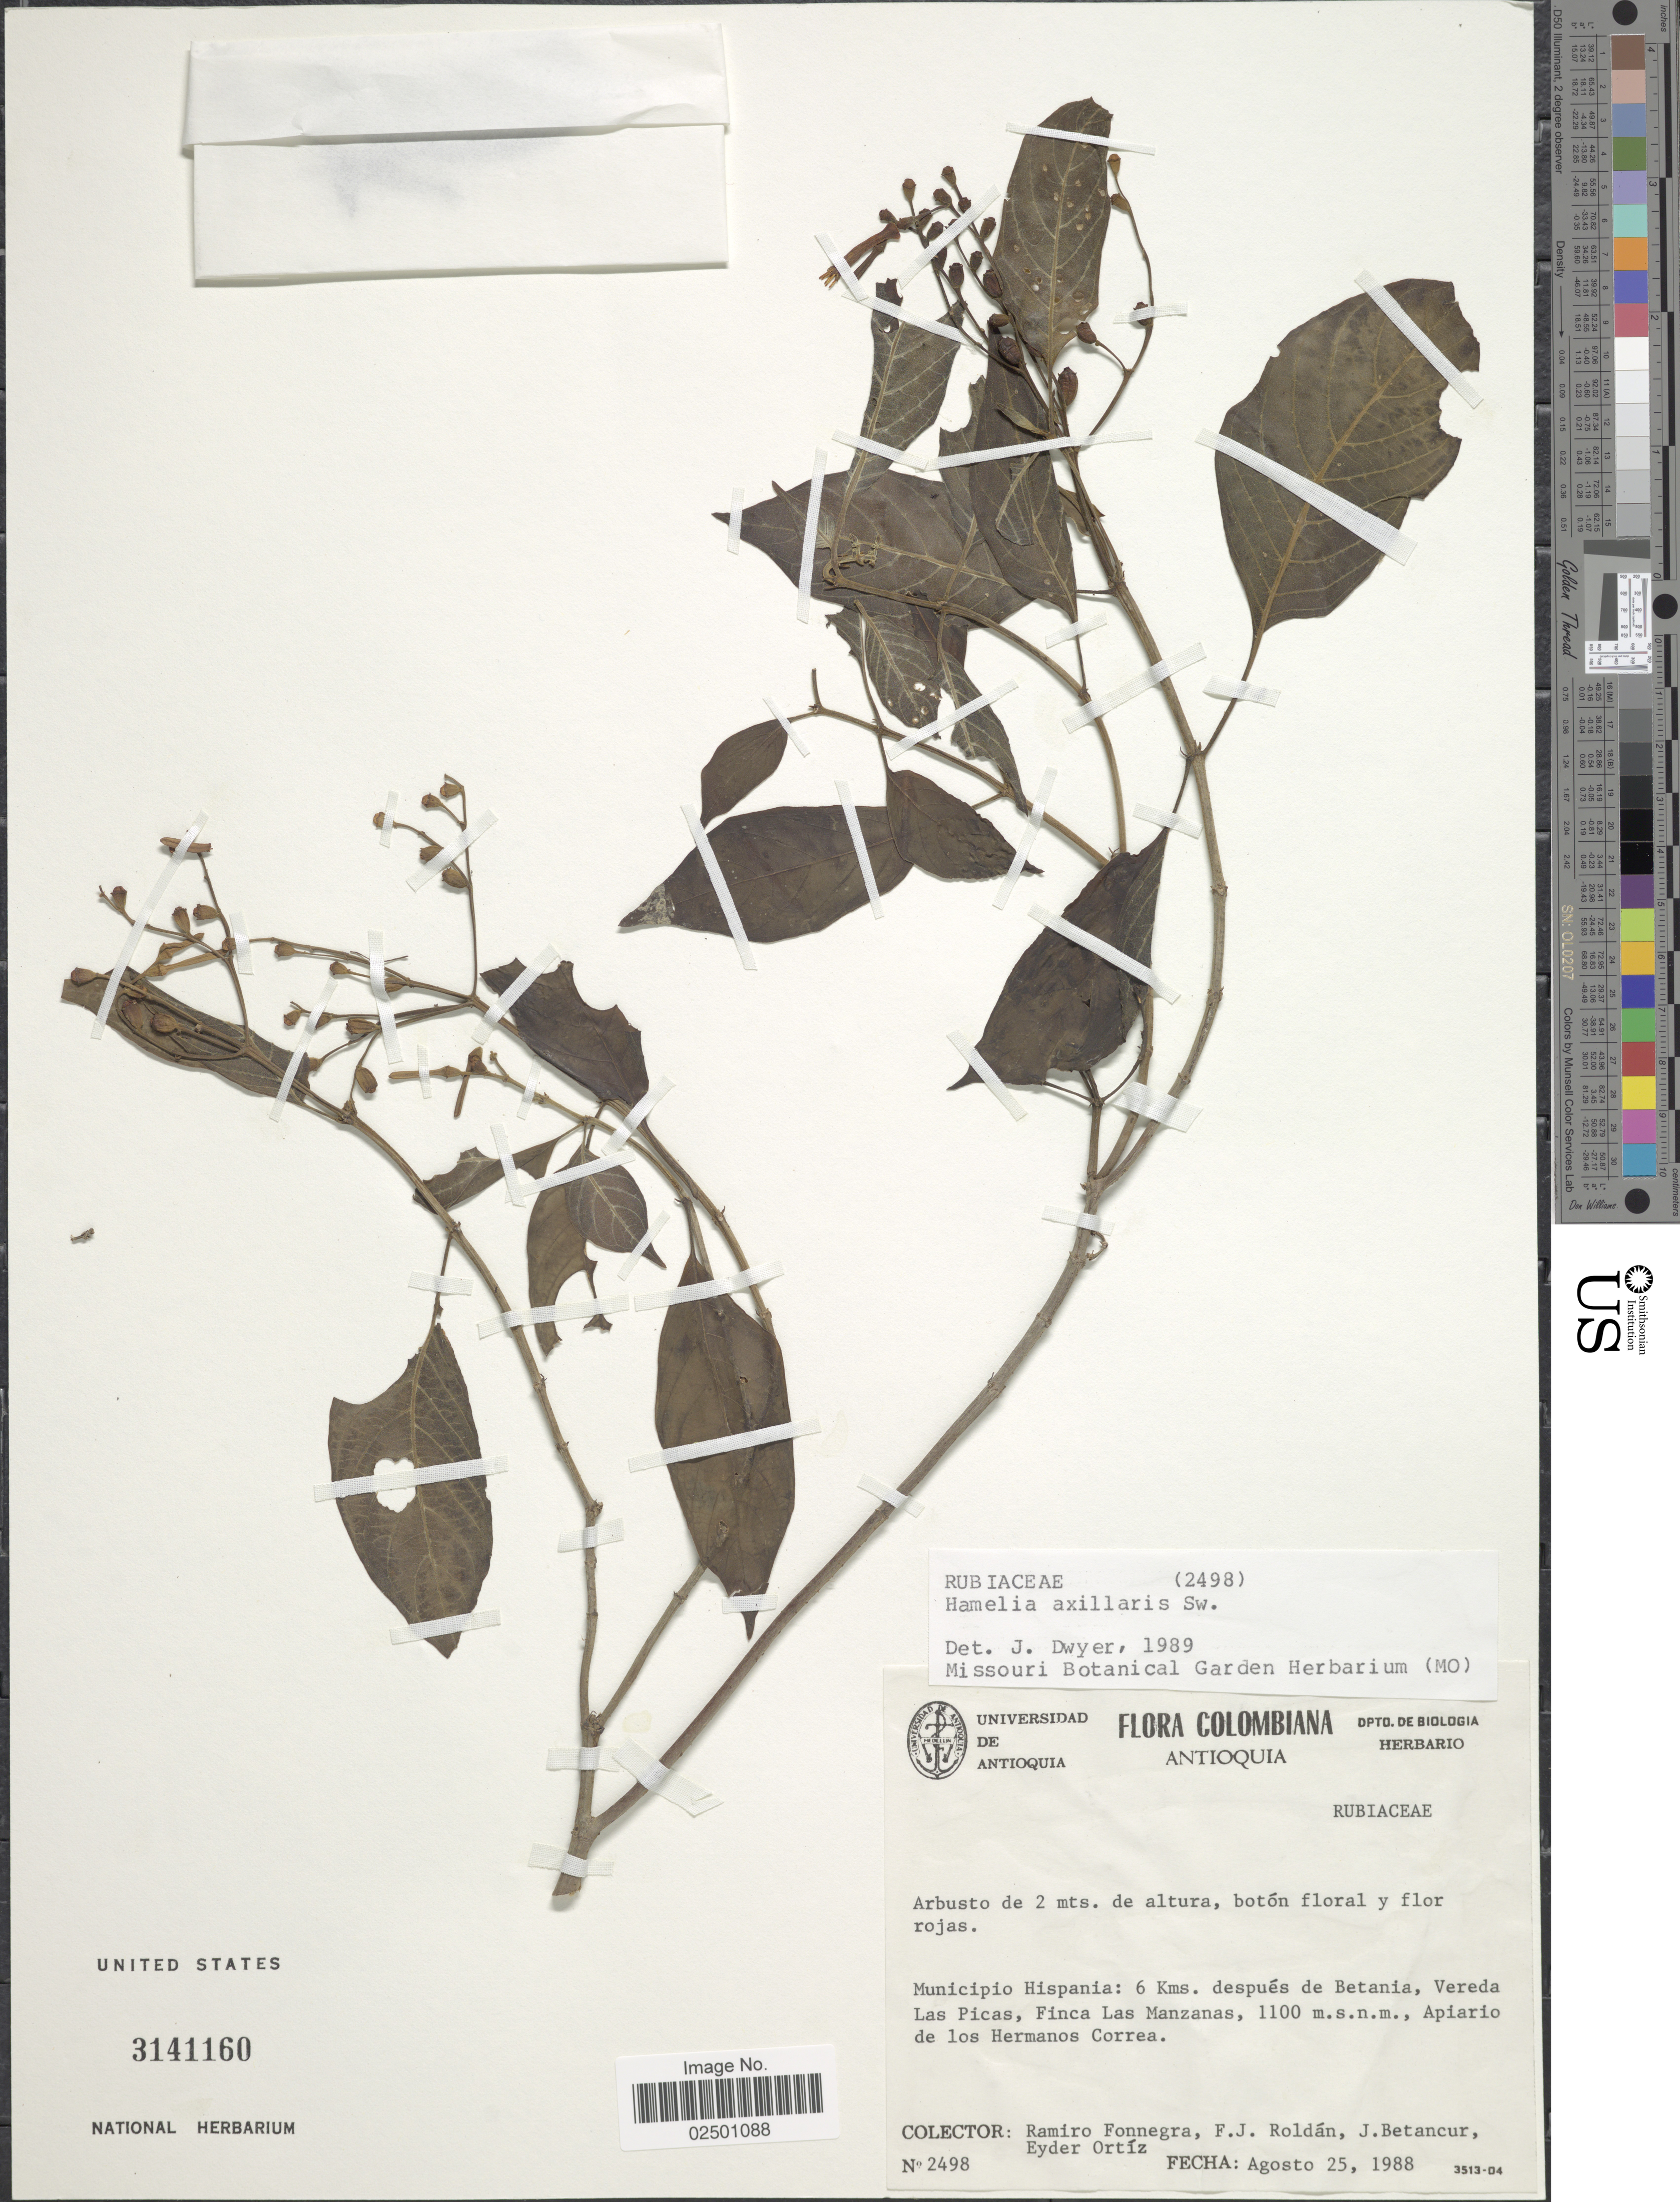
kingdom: Plantae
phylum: Tracheophyta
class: Magnoliopsida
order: Gentianales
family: Rubiaceae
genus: Hamelia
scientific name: Hamelia axillaris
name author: Sw.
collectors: R. Fonnegra G., F. J. Roldán, J. Betancur & E. Ortíz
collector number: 2498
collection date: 1988-08-25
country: Colombia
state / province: Antioquia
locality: Municipio Hispania: 6 Kms. despues de Betania, Vereda Las Picas, Finca Las Manzanas. Apiario de los Hermanos Correa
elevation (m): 1100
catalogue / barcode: US 3141160